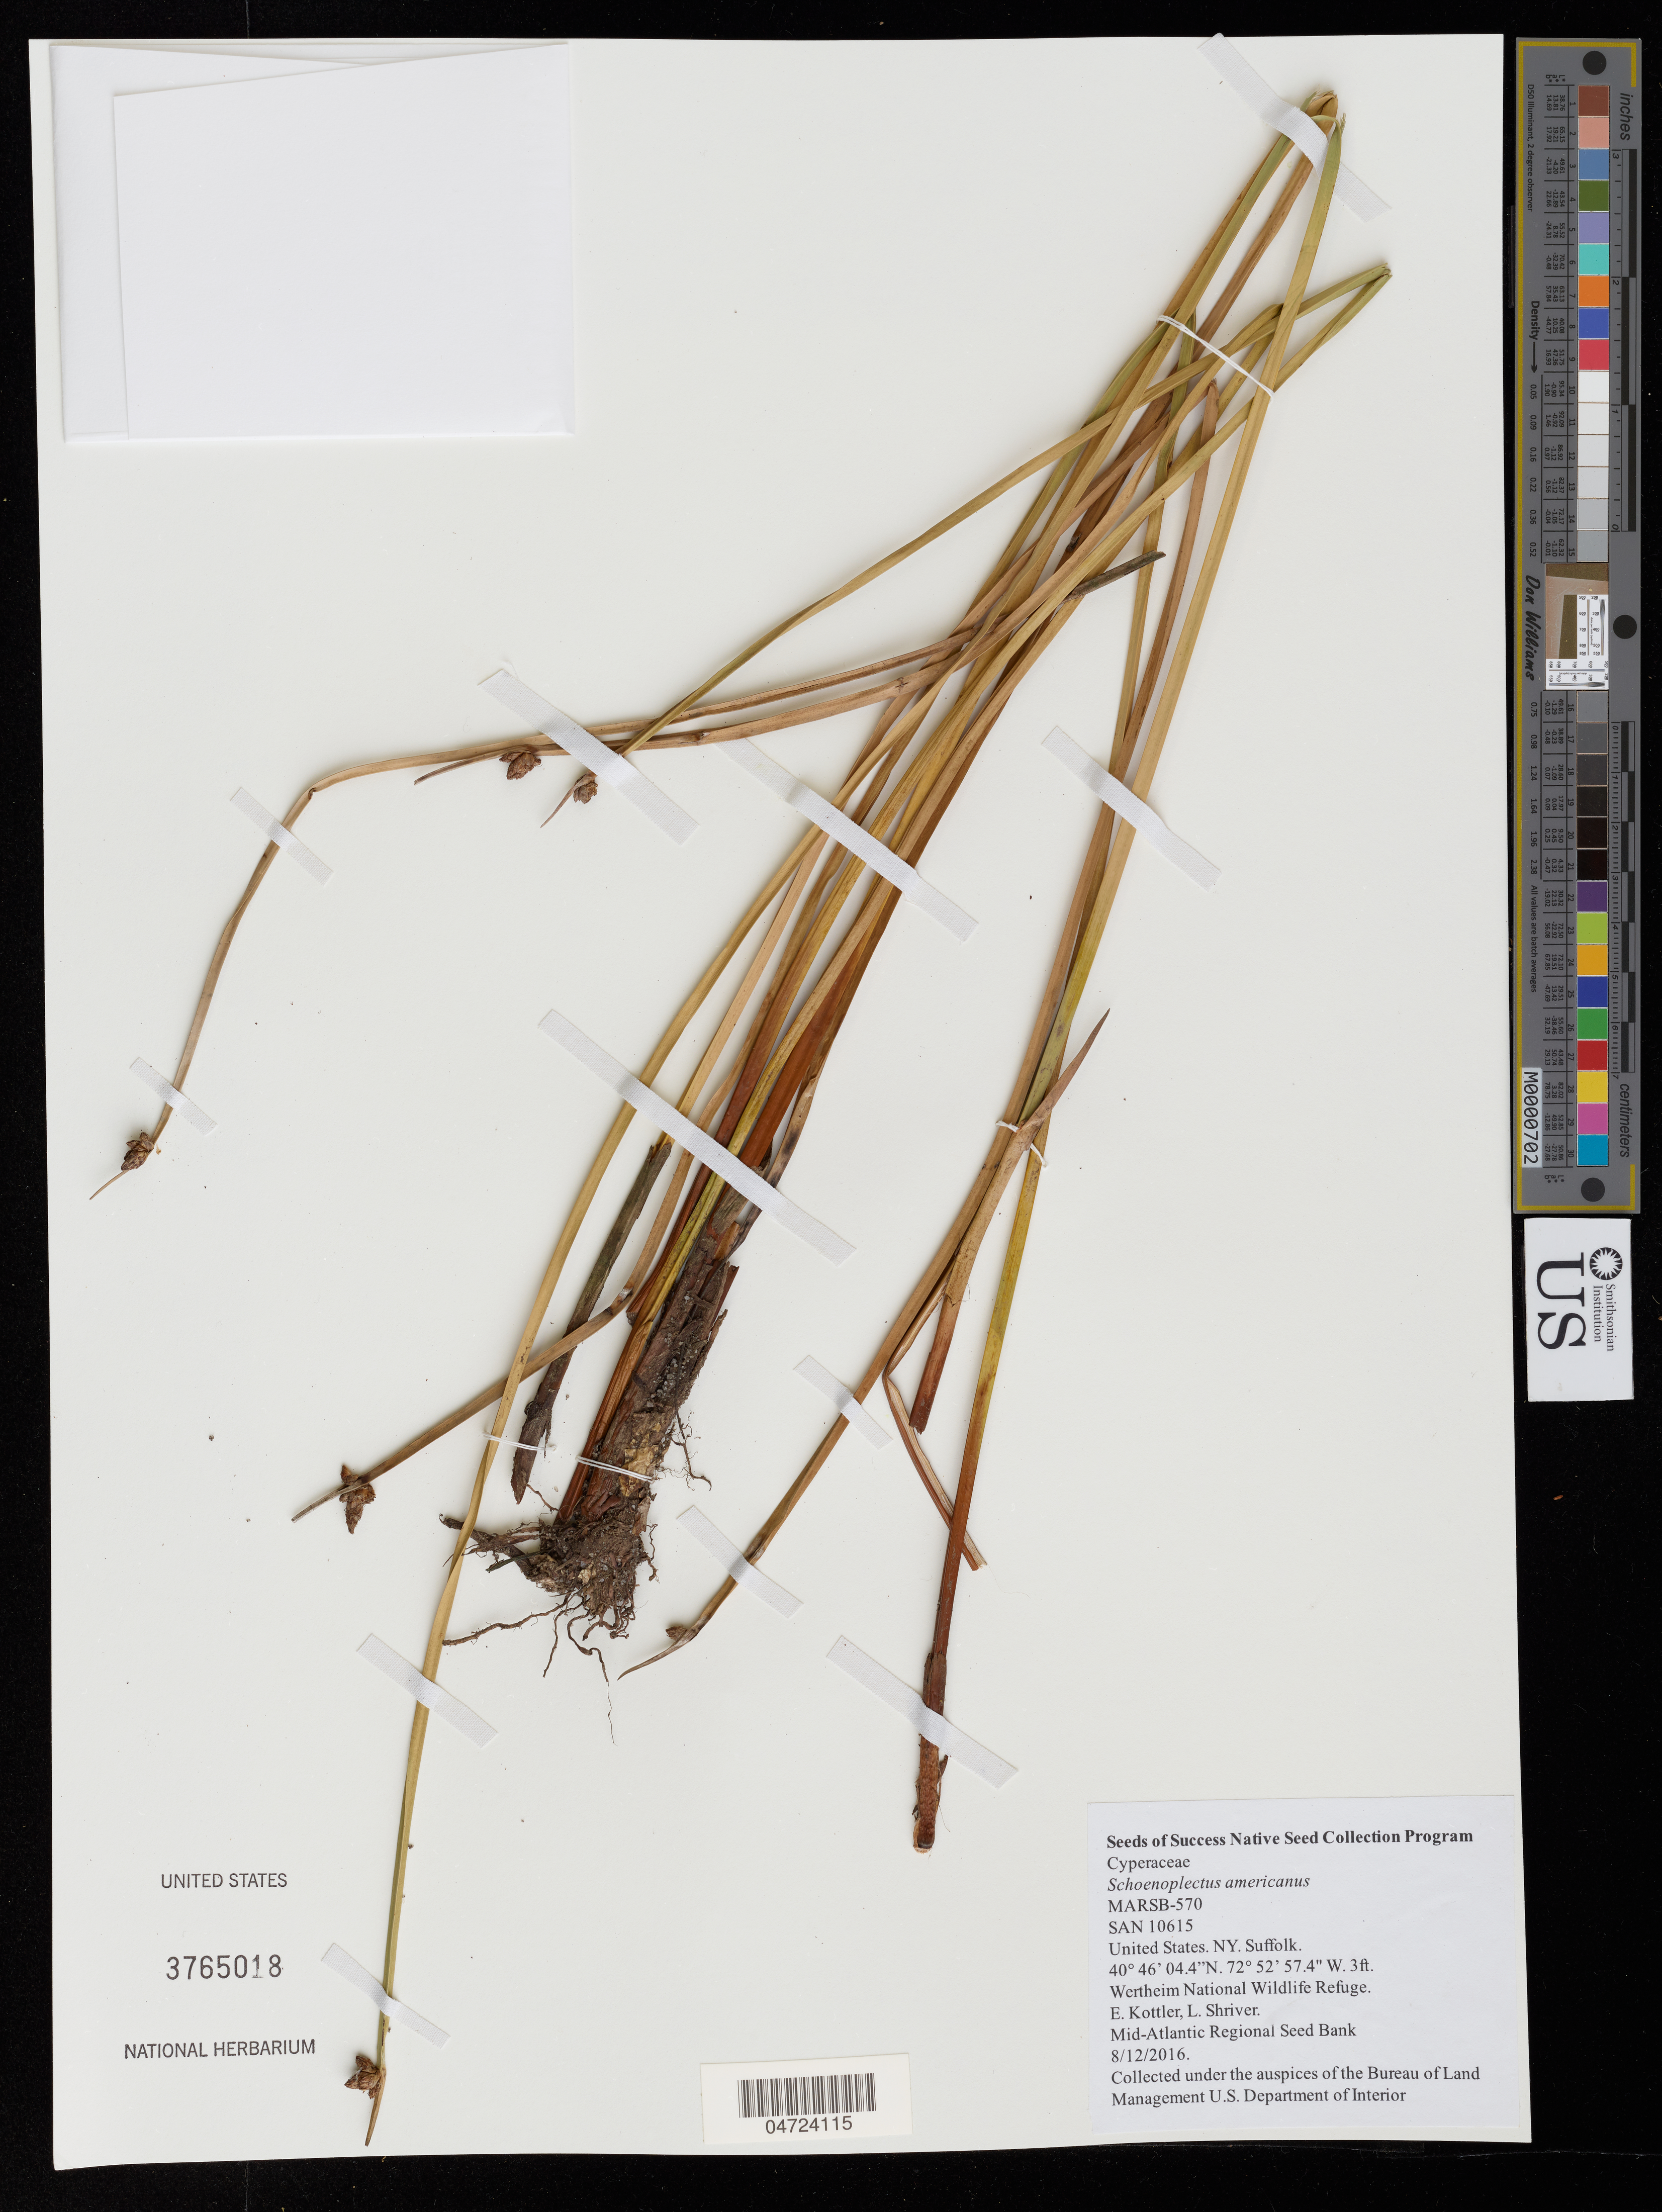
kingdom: Plantae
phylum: Tracheophyta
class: Liliopsida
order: Poales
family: Cyperaceae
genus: Schoenoplectus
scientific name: Schoenoplectus americanus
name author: (Pers.) Volkart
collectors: E. Kottler & L. Shriver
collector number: MARSB-570/SAN10615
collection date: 2016-08-12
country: United States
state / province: New York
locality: Suffolk. Wertheim National Wildlife Refuge.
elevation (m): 1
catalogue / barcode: US 3765018